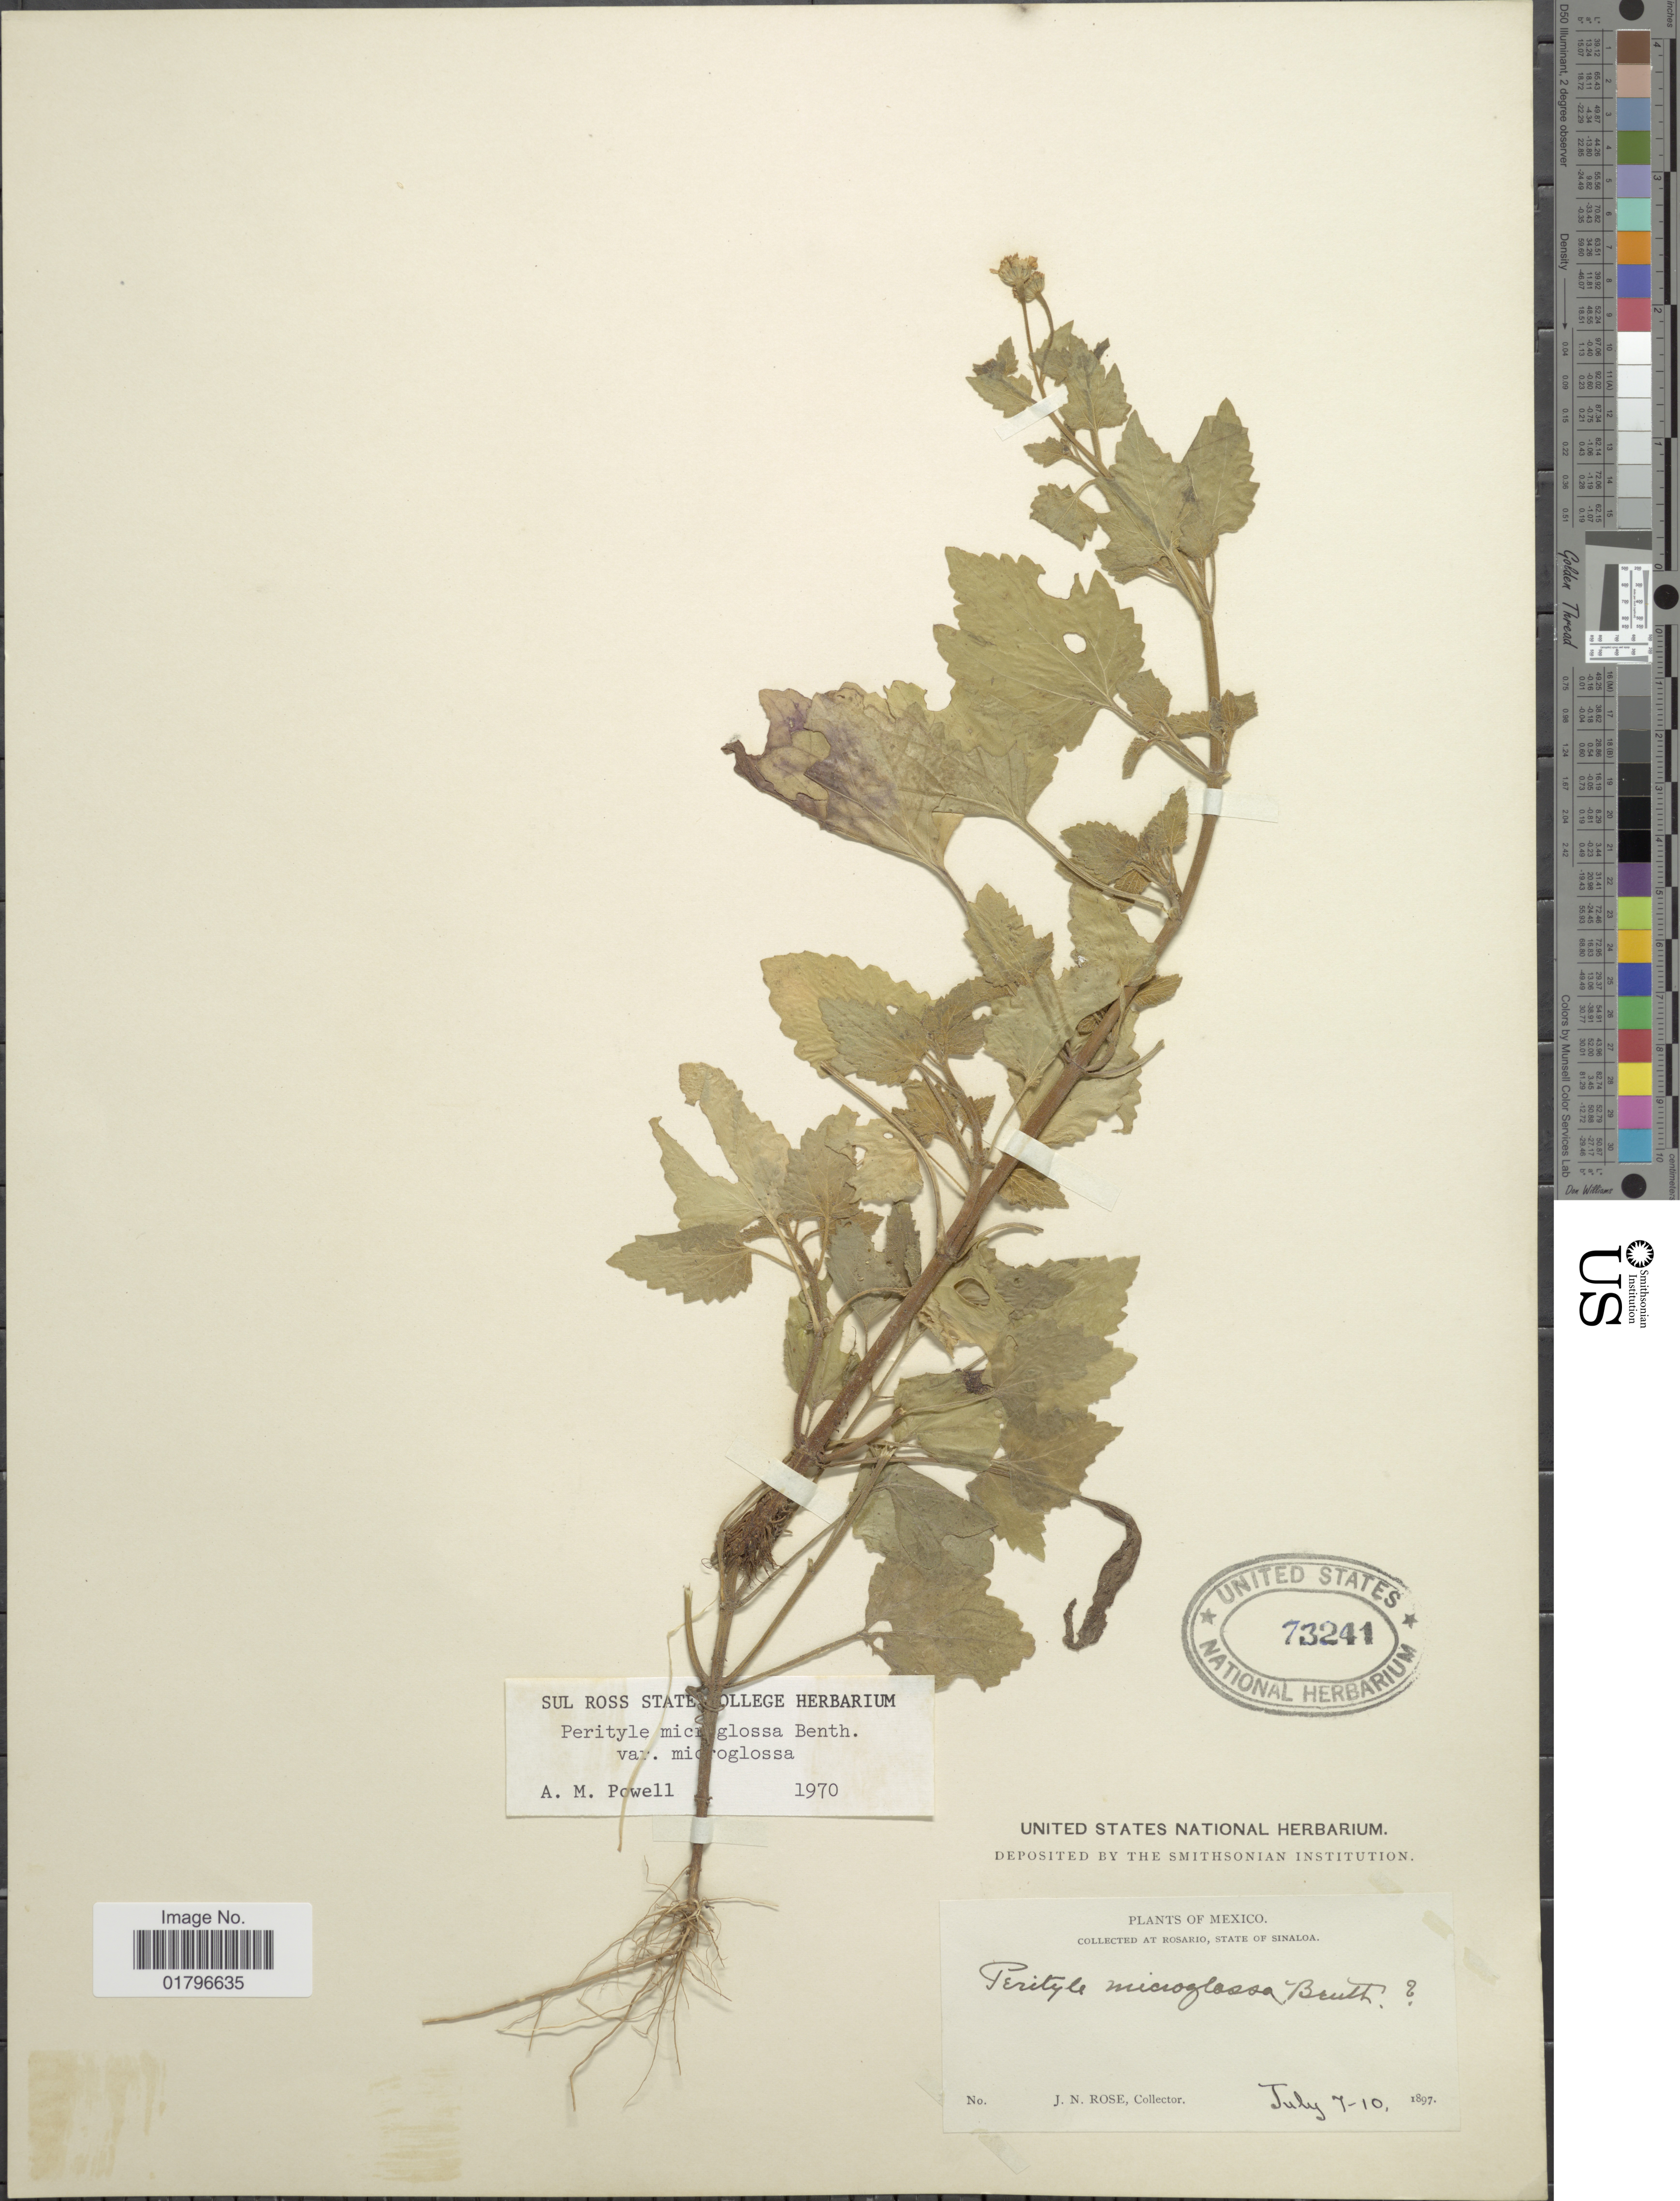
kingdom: Plantae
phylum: Tracheophyta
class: Magnoliopsida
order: Asterales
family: Asteraceae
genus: Perityle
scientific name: Perityle microglossa var. microglossa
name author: Benth.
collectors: J. N. Rose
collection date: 1897-07-07/1897-07-10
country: Mexico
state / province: Sinaloa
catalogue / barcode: US 73241